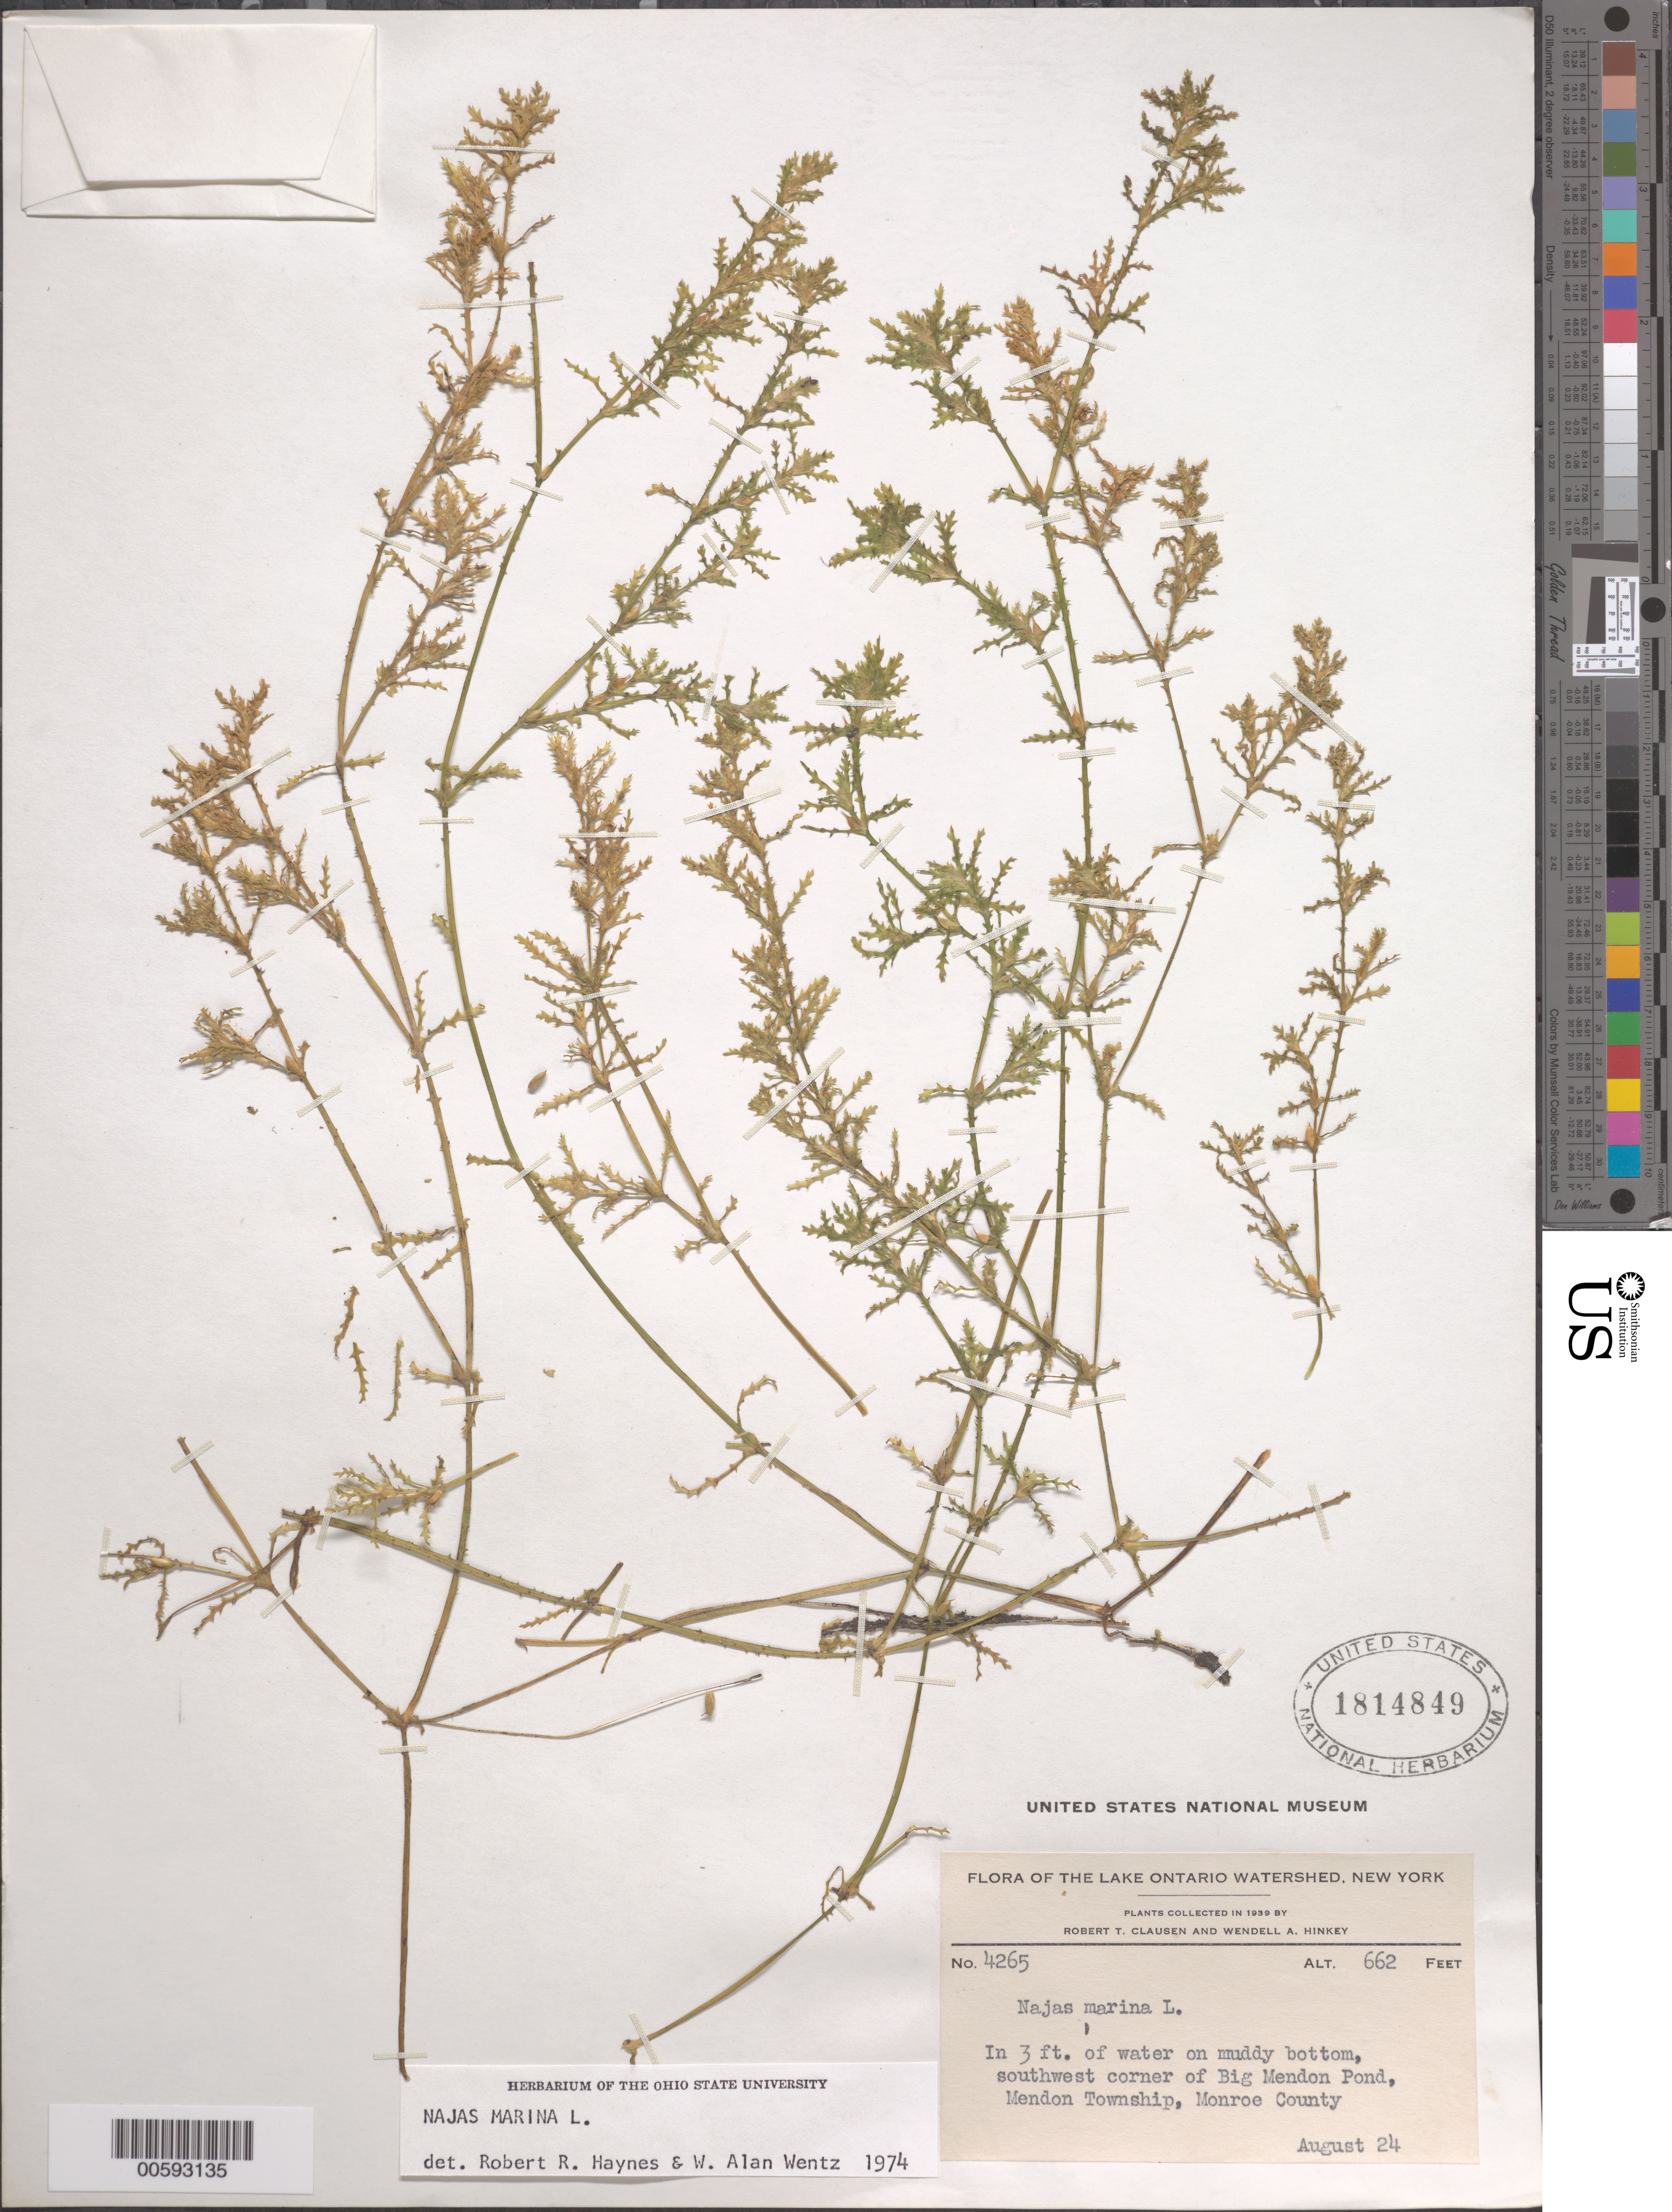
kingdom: Plantae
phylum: Tracheophyta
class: Liliopsida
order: Alismatales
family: Hydrocharitaceae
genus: Najas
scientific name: Najas marina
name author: L.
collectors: R. T. Clausen & W. Hinkey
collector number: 4265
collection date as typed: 24 Aug 1939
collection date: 1939-08-24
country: United States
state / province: New York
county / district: Monroe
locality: SW corner of Big Mendon Pond, Mendon Township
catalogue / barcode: US 1814849